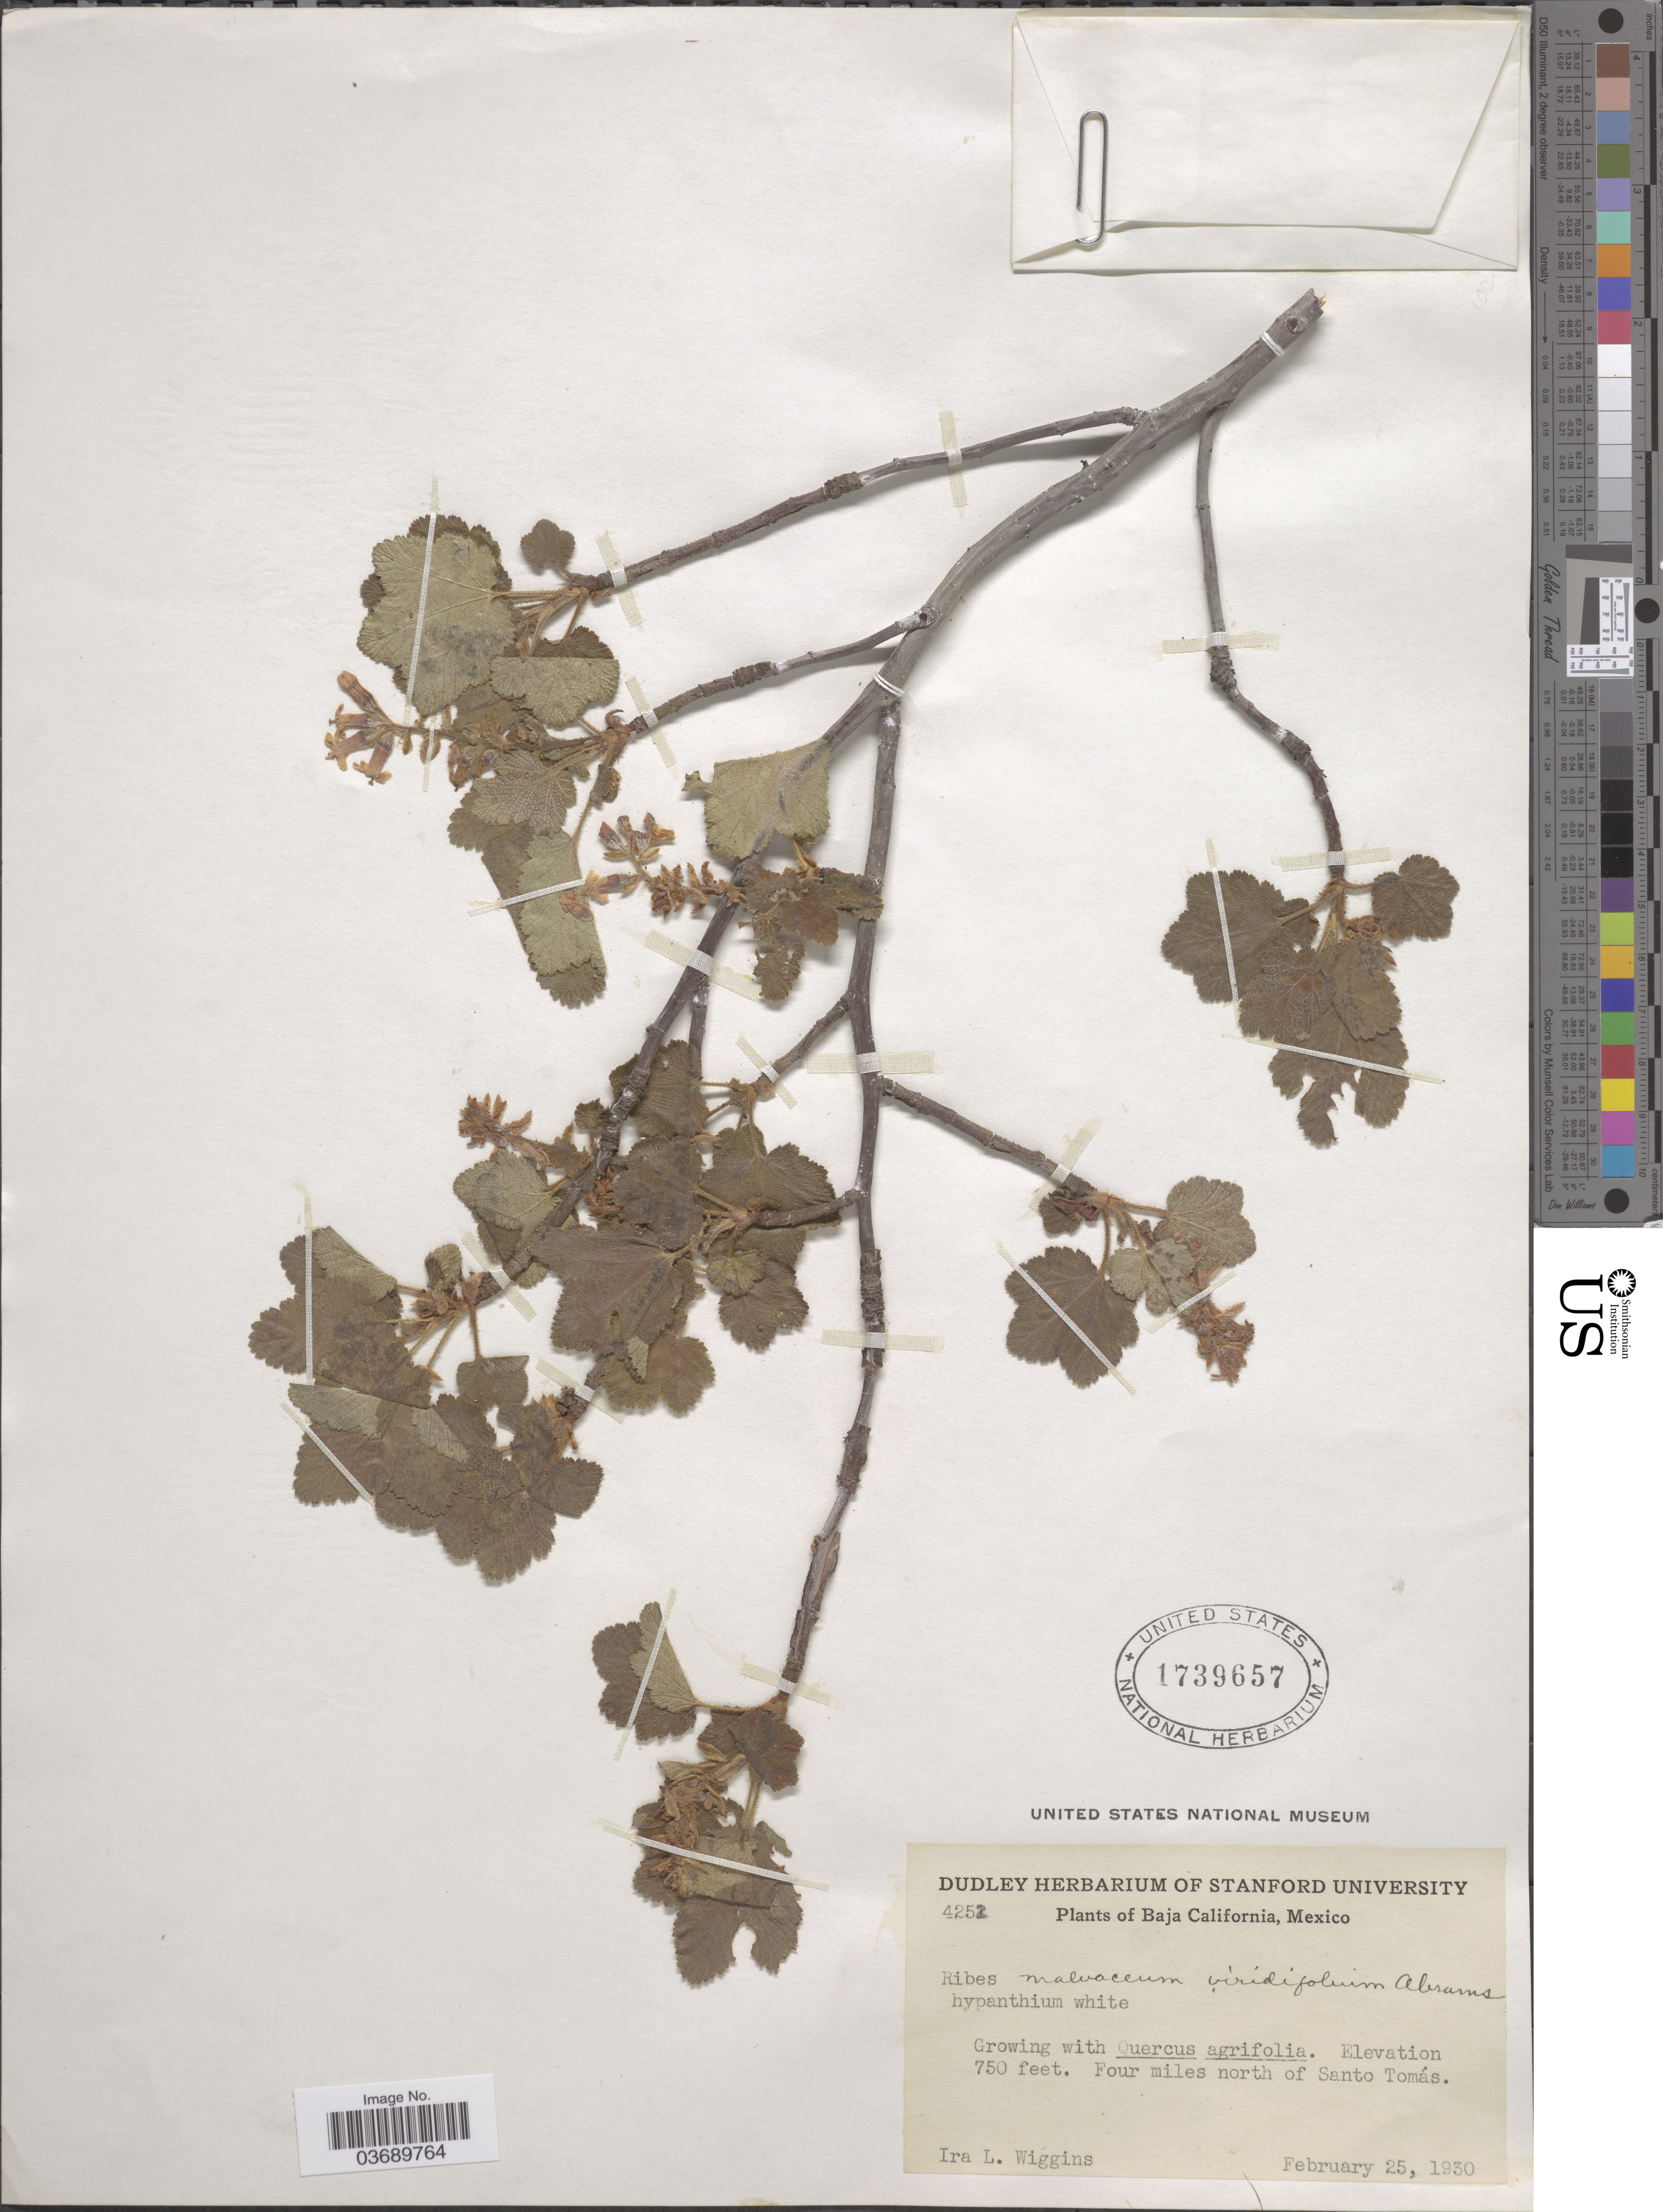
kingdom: Plantae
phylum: Tracheophyta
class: Magnoliopsida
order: Saxifragales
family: Grossulariaceae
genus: Ribes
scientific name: Ribes malvaceum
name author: Sm.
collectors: I. L. Wiggins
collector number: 4252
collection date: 1930-02-25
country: Mexico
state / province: Baja California Norte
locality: Four miles north of Santo Tomás.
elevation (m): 229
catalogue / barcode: US 1739657